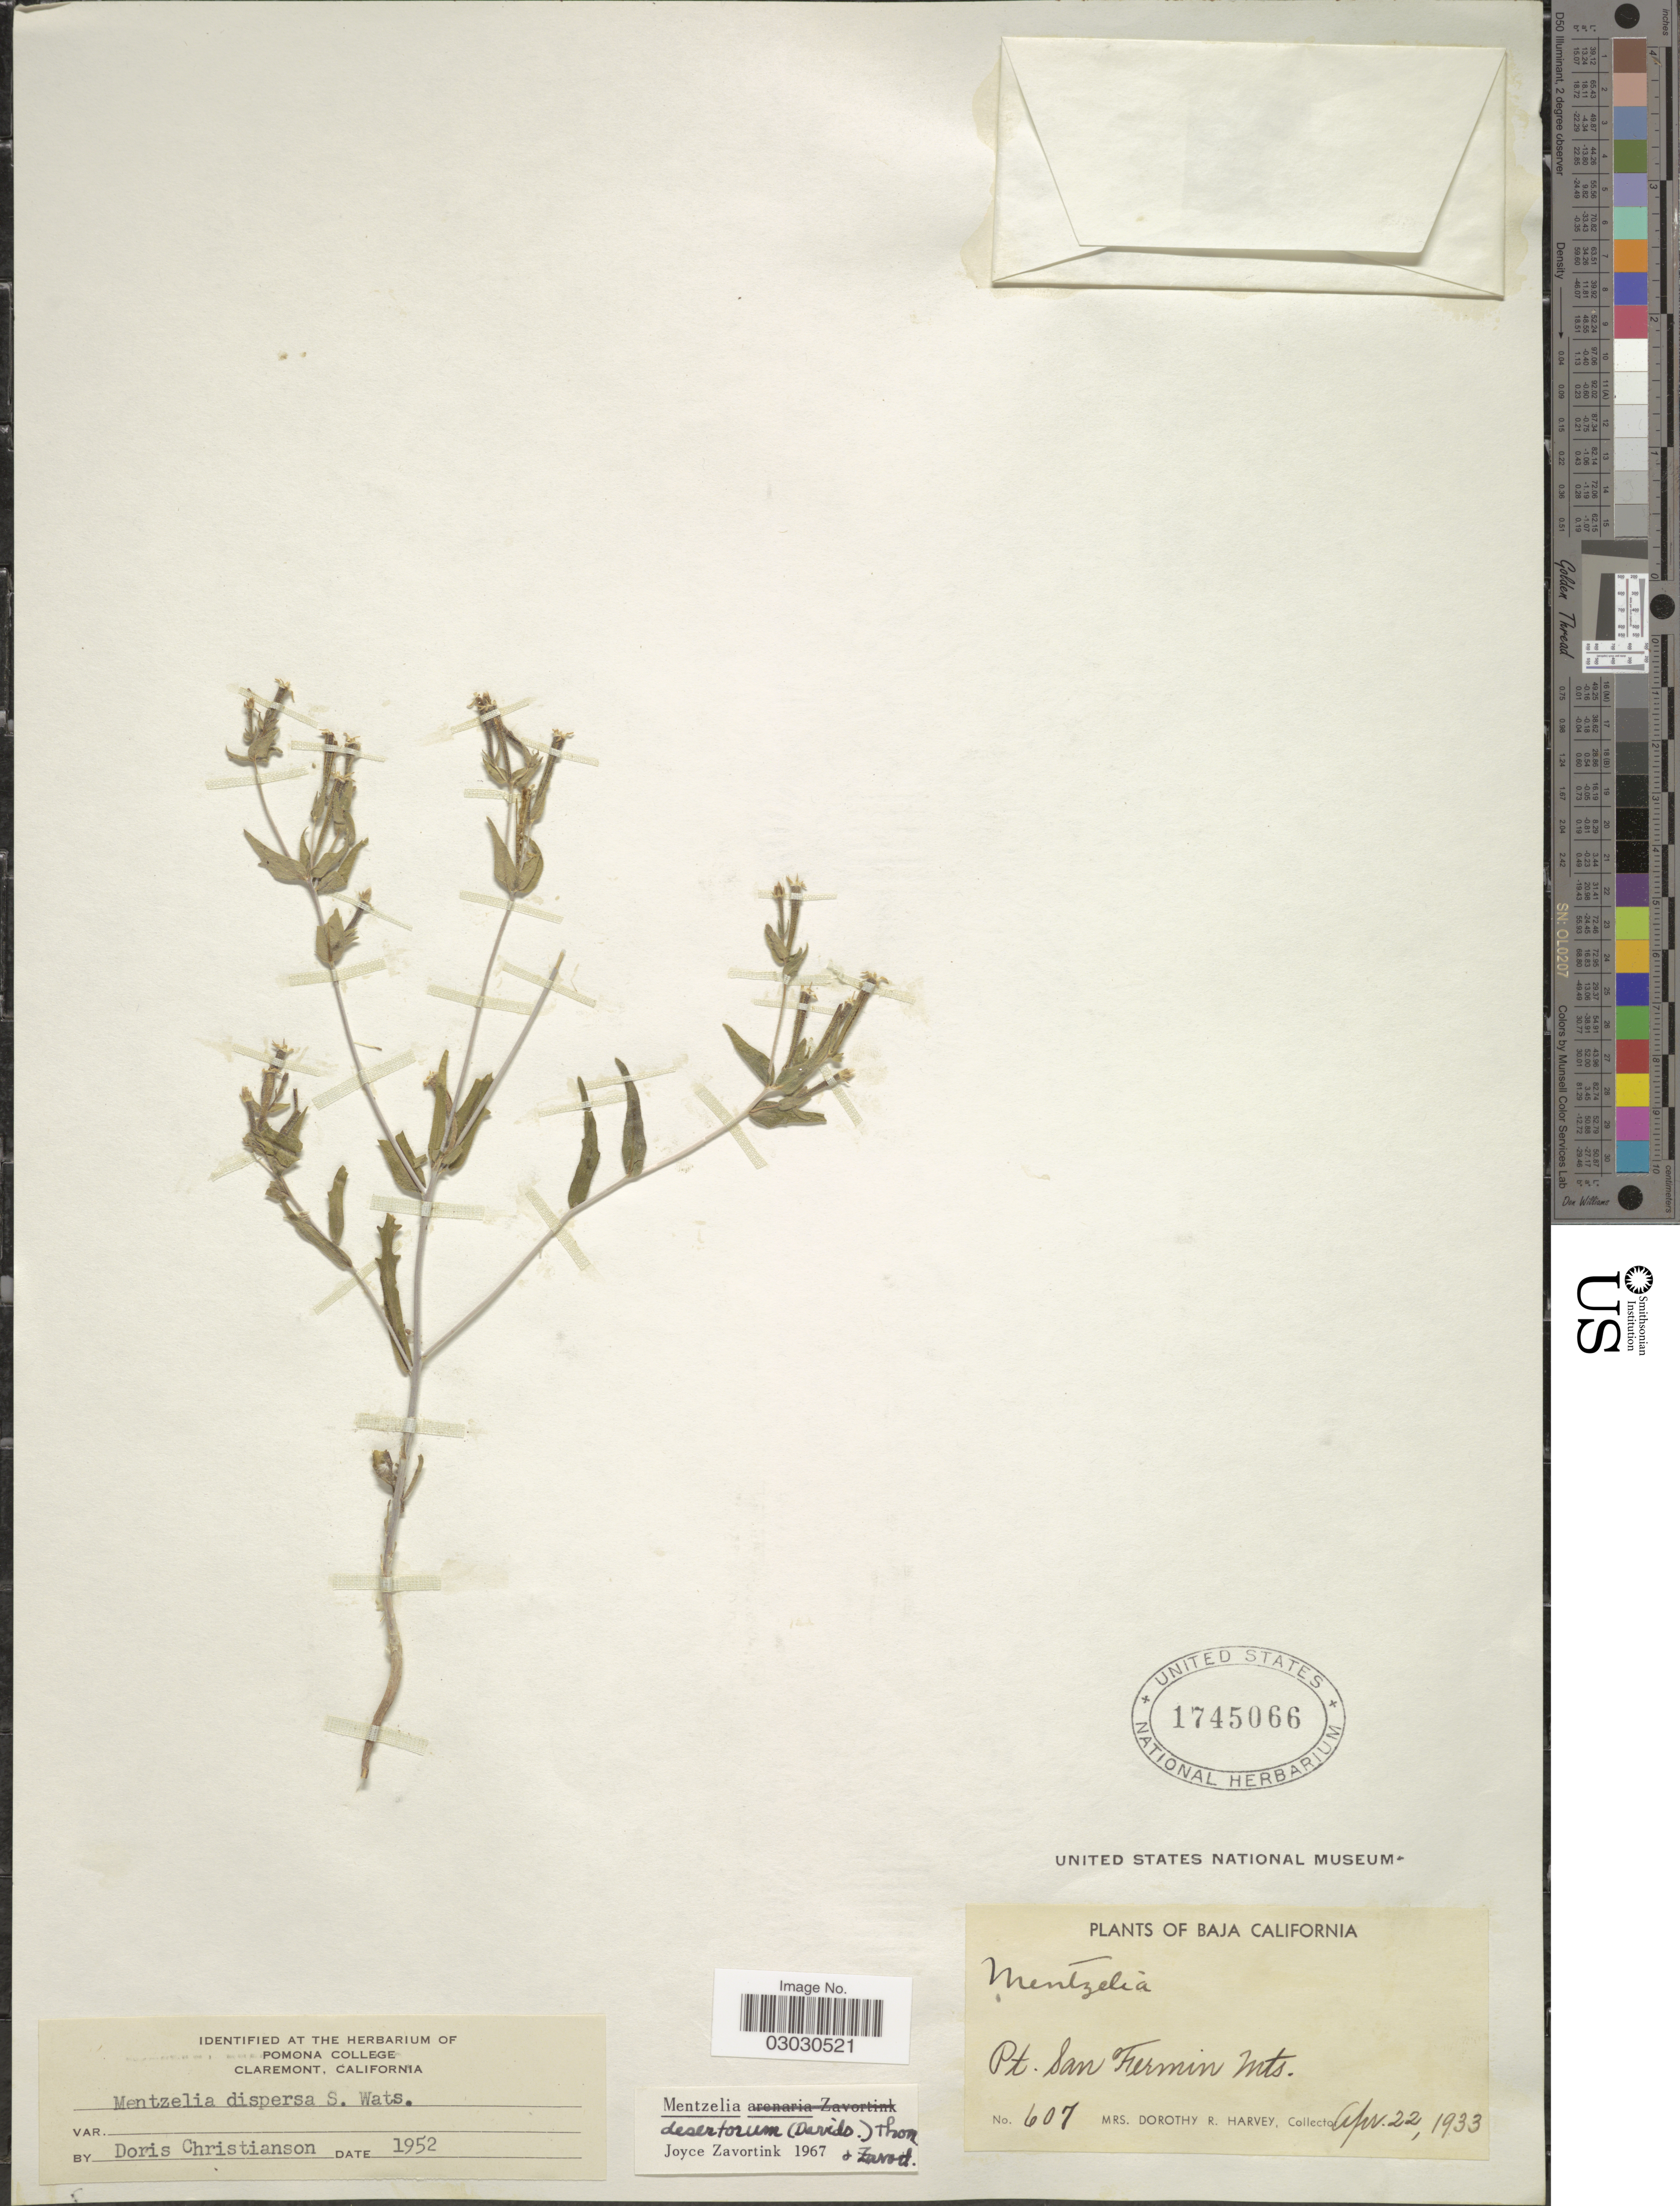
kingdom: Plantae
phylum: Tracheophyta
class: Magnoliopsida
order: Cornales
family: Loasaceae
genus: Mentzelia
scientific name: Mentzelia desertorum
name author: (Davidson) H.J. Thomps. & J.F. Macbr.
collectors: Harvey, Mrs. D. R.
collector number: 607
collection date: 1933-04-22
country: Mexico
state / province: Baja California Norte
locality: Pt. San Fermin Mt.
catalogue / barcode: US 1745066